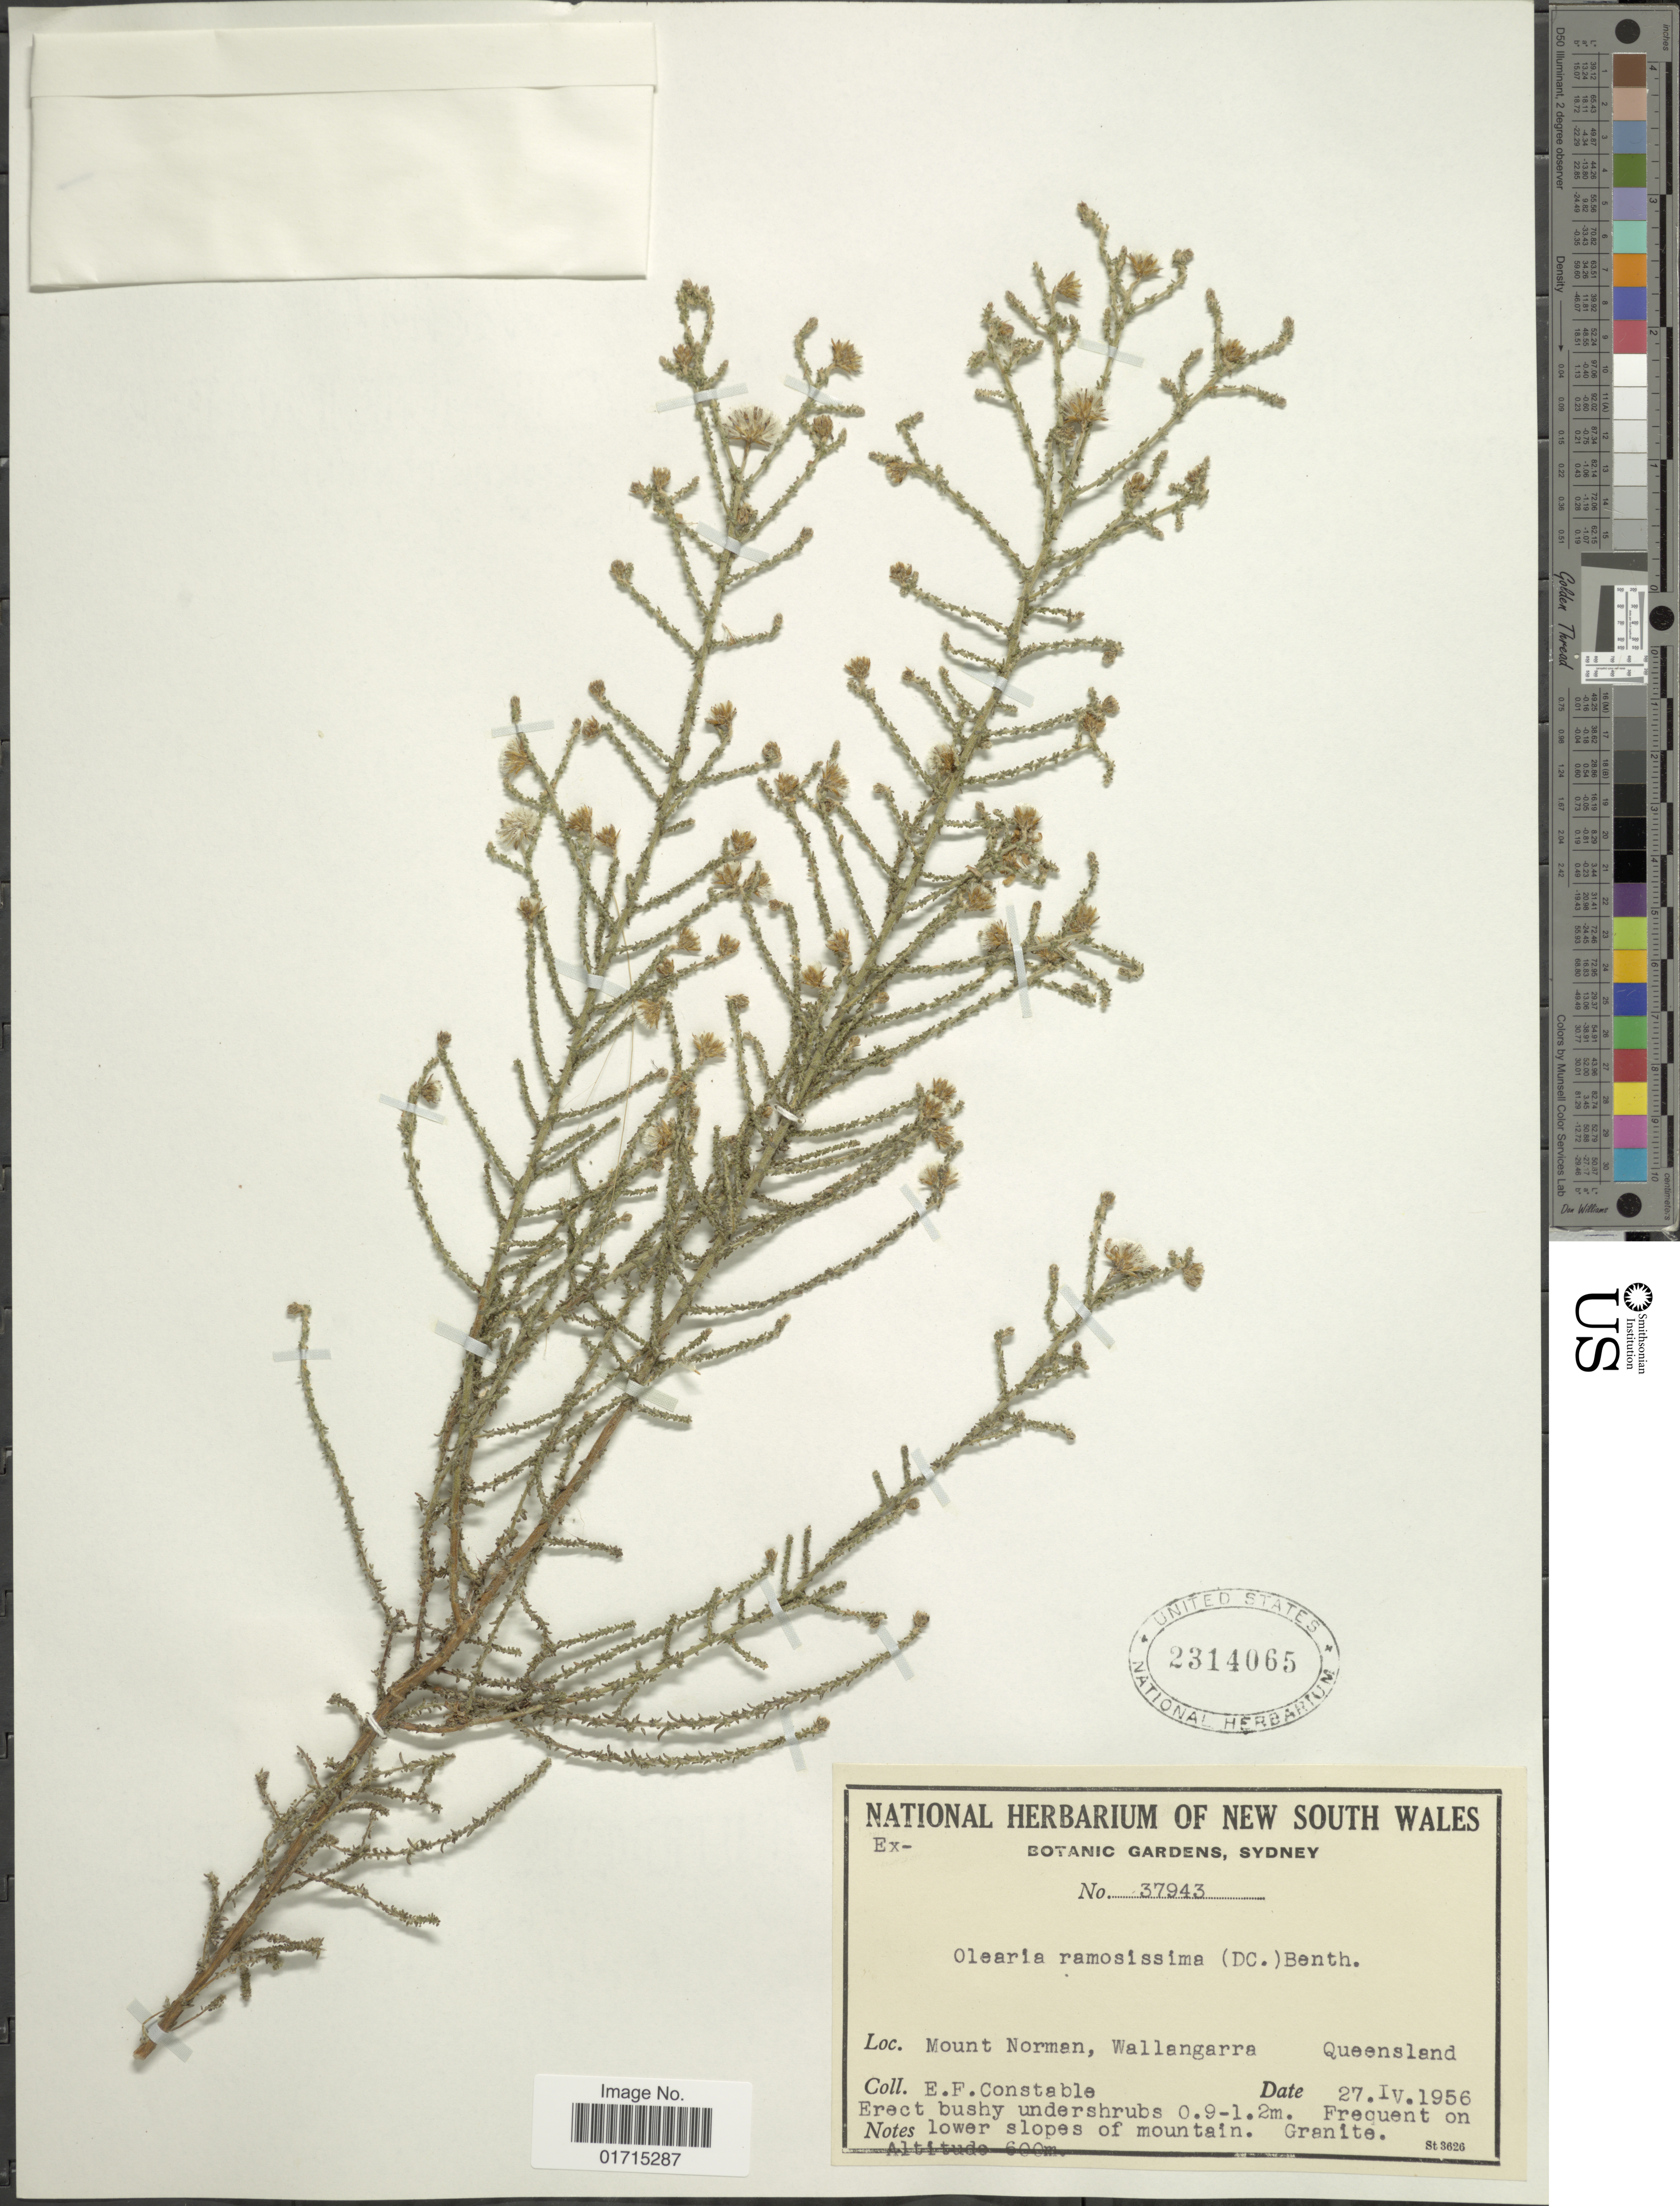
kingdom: Plantae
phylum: Tracheophyta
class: Magnoliopsida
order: Asterales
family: Asteraceae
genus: Olearia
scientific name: Olearia ramosissima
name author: Benth.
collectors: E. F. Constable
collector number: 37943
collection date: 1956-04-27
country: Australia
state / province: Queensland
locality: Mount Norman, Wallangarra, Queensland. lower slopes of mountain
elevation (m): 600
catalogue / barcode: US 2314065